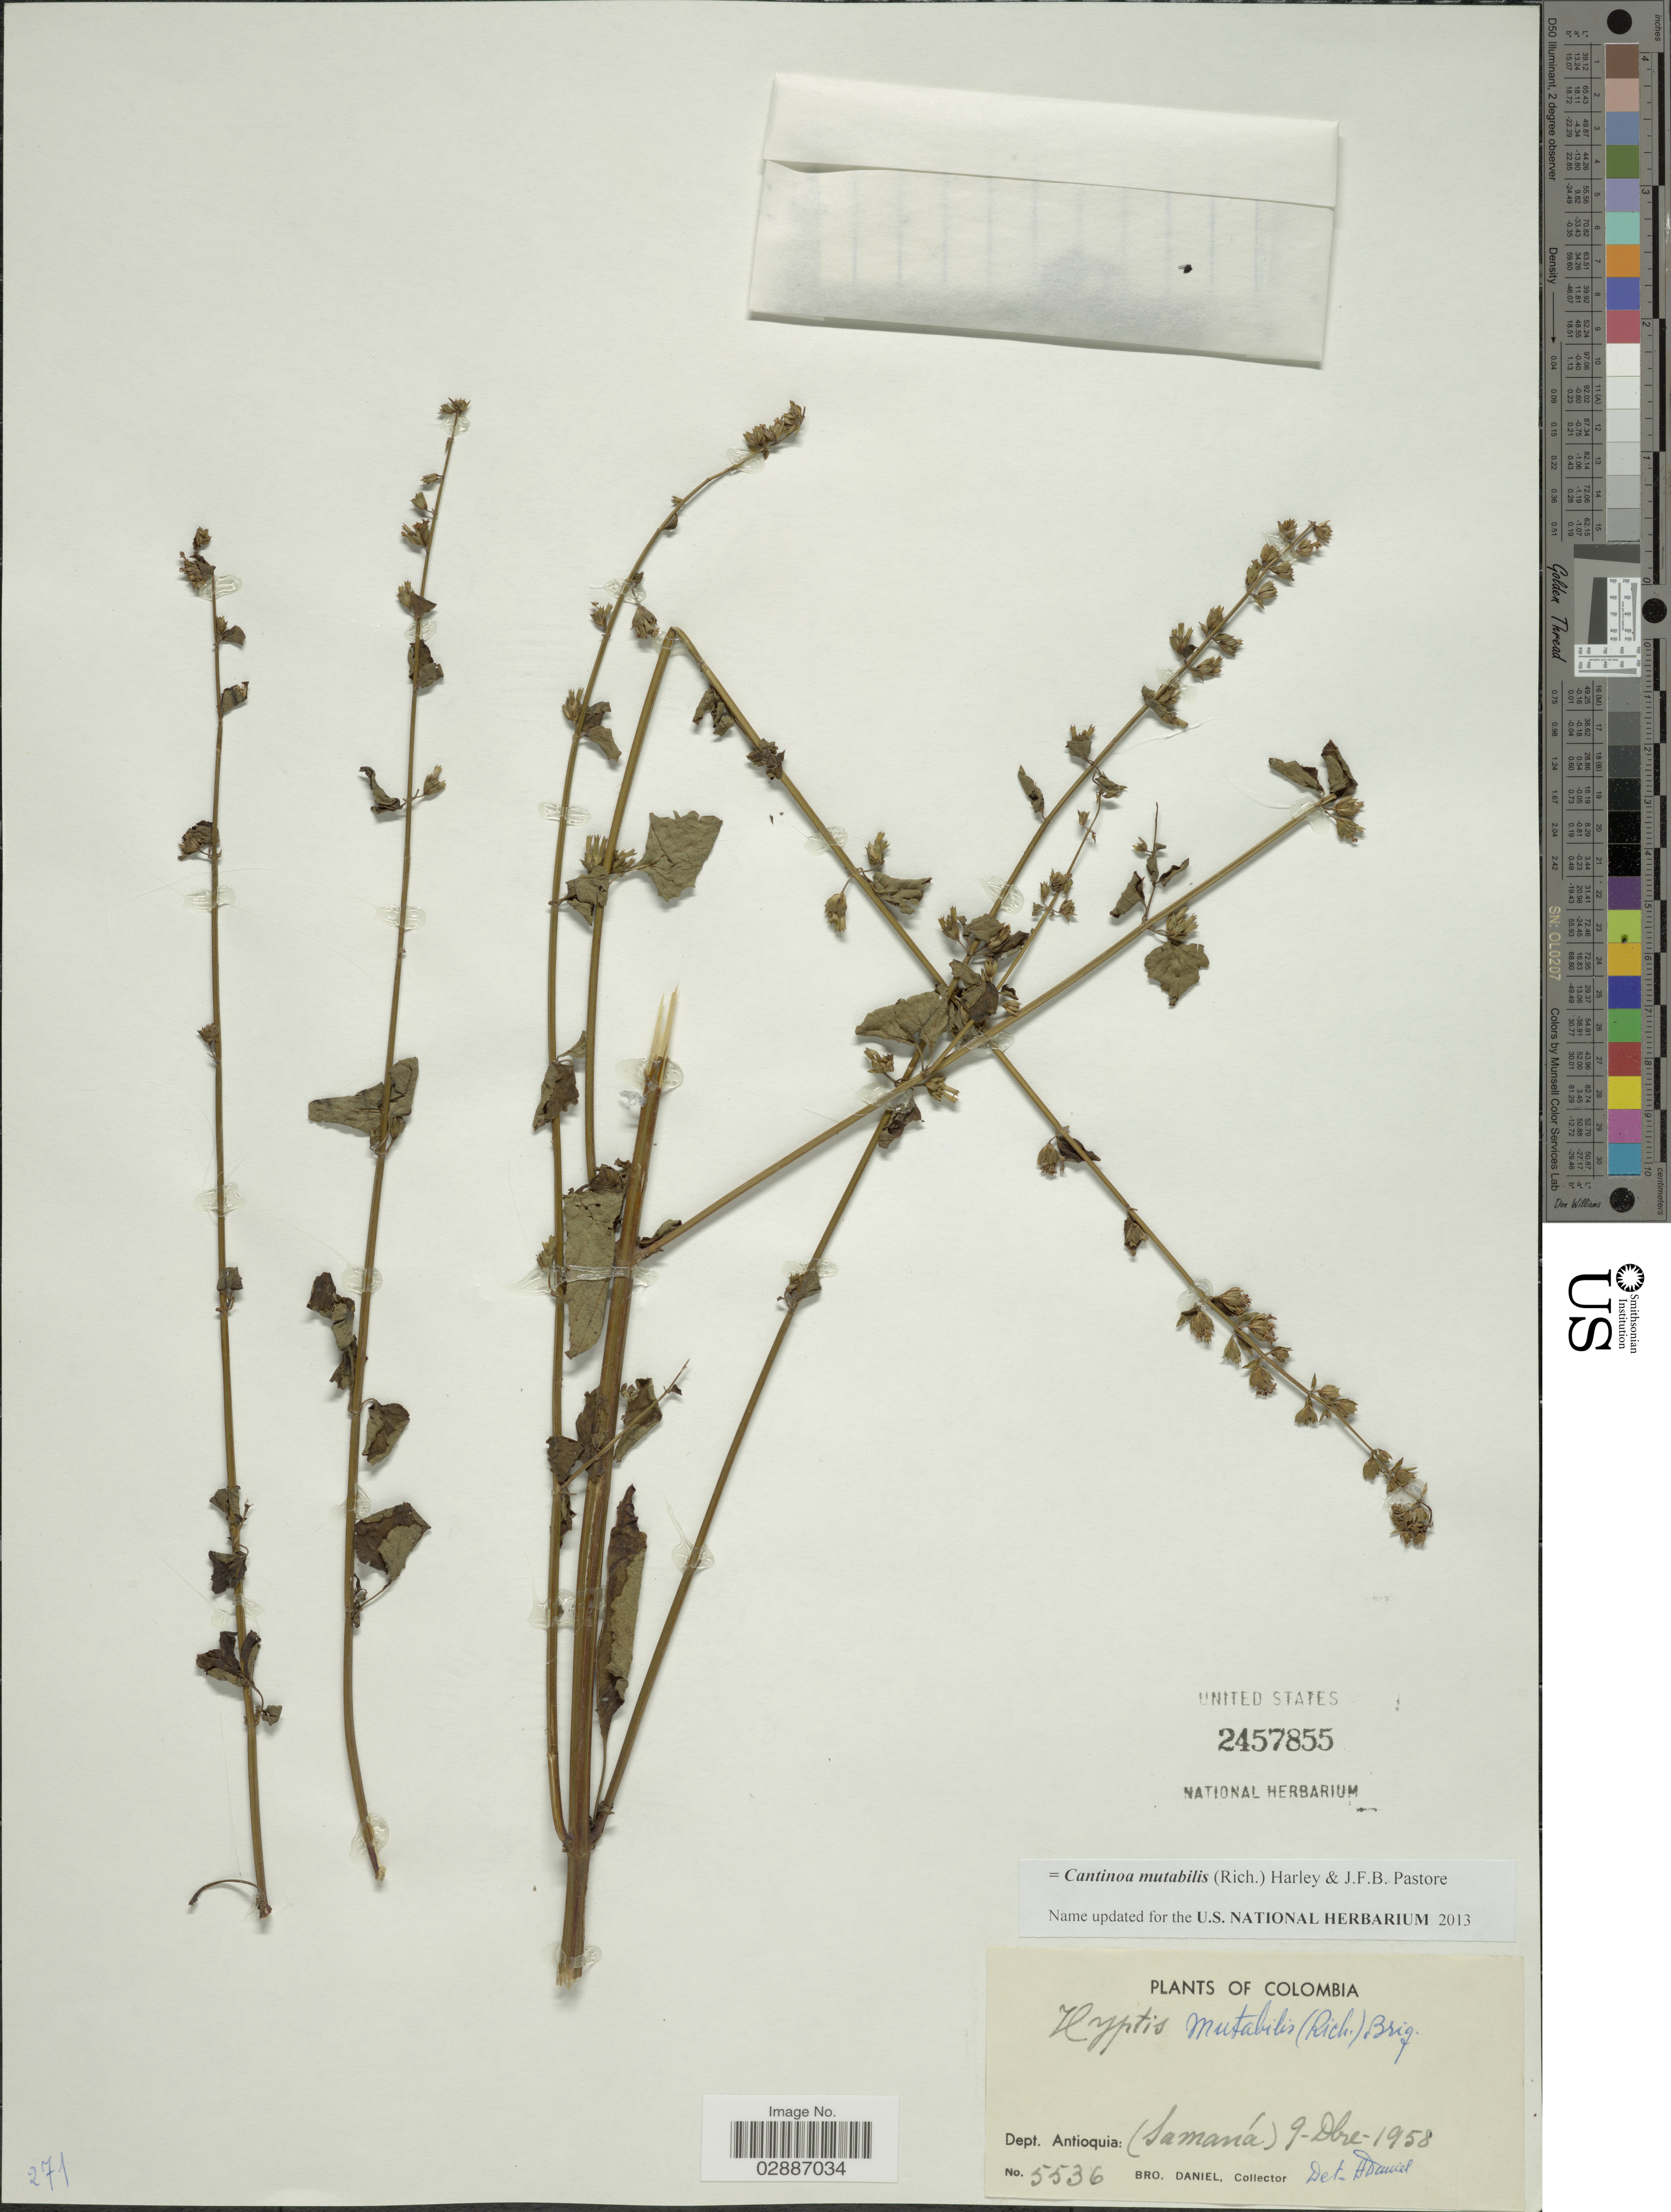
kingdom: Plantae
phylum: Tracheophyta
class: Magnoliopsida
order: Lamiales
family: Lamiaceae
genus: Cantinoa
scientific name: Cantinoa mutabilis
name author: (Epling) Harley & J.F.B. Pastore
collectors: Bro. Daniel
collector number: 5536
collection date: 1958-12-09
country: Colombia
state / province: Antioquia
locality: Dept. Antioquia: (Samaná).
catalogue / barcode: US 2457855